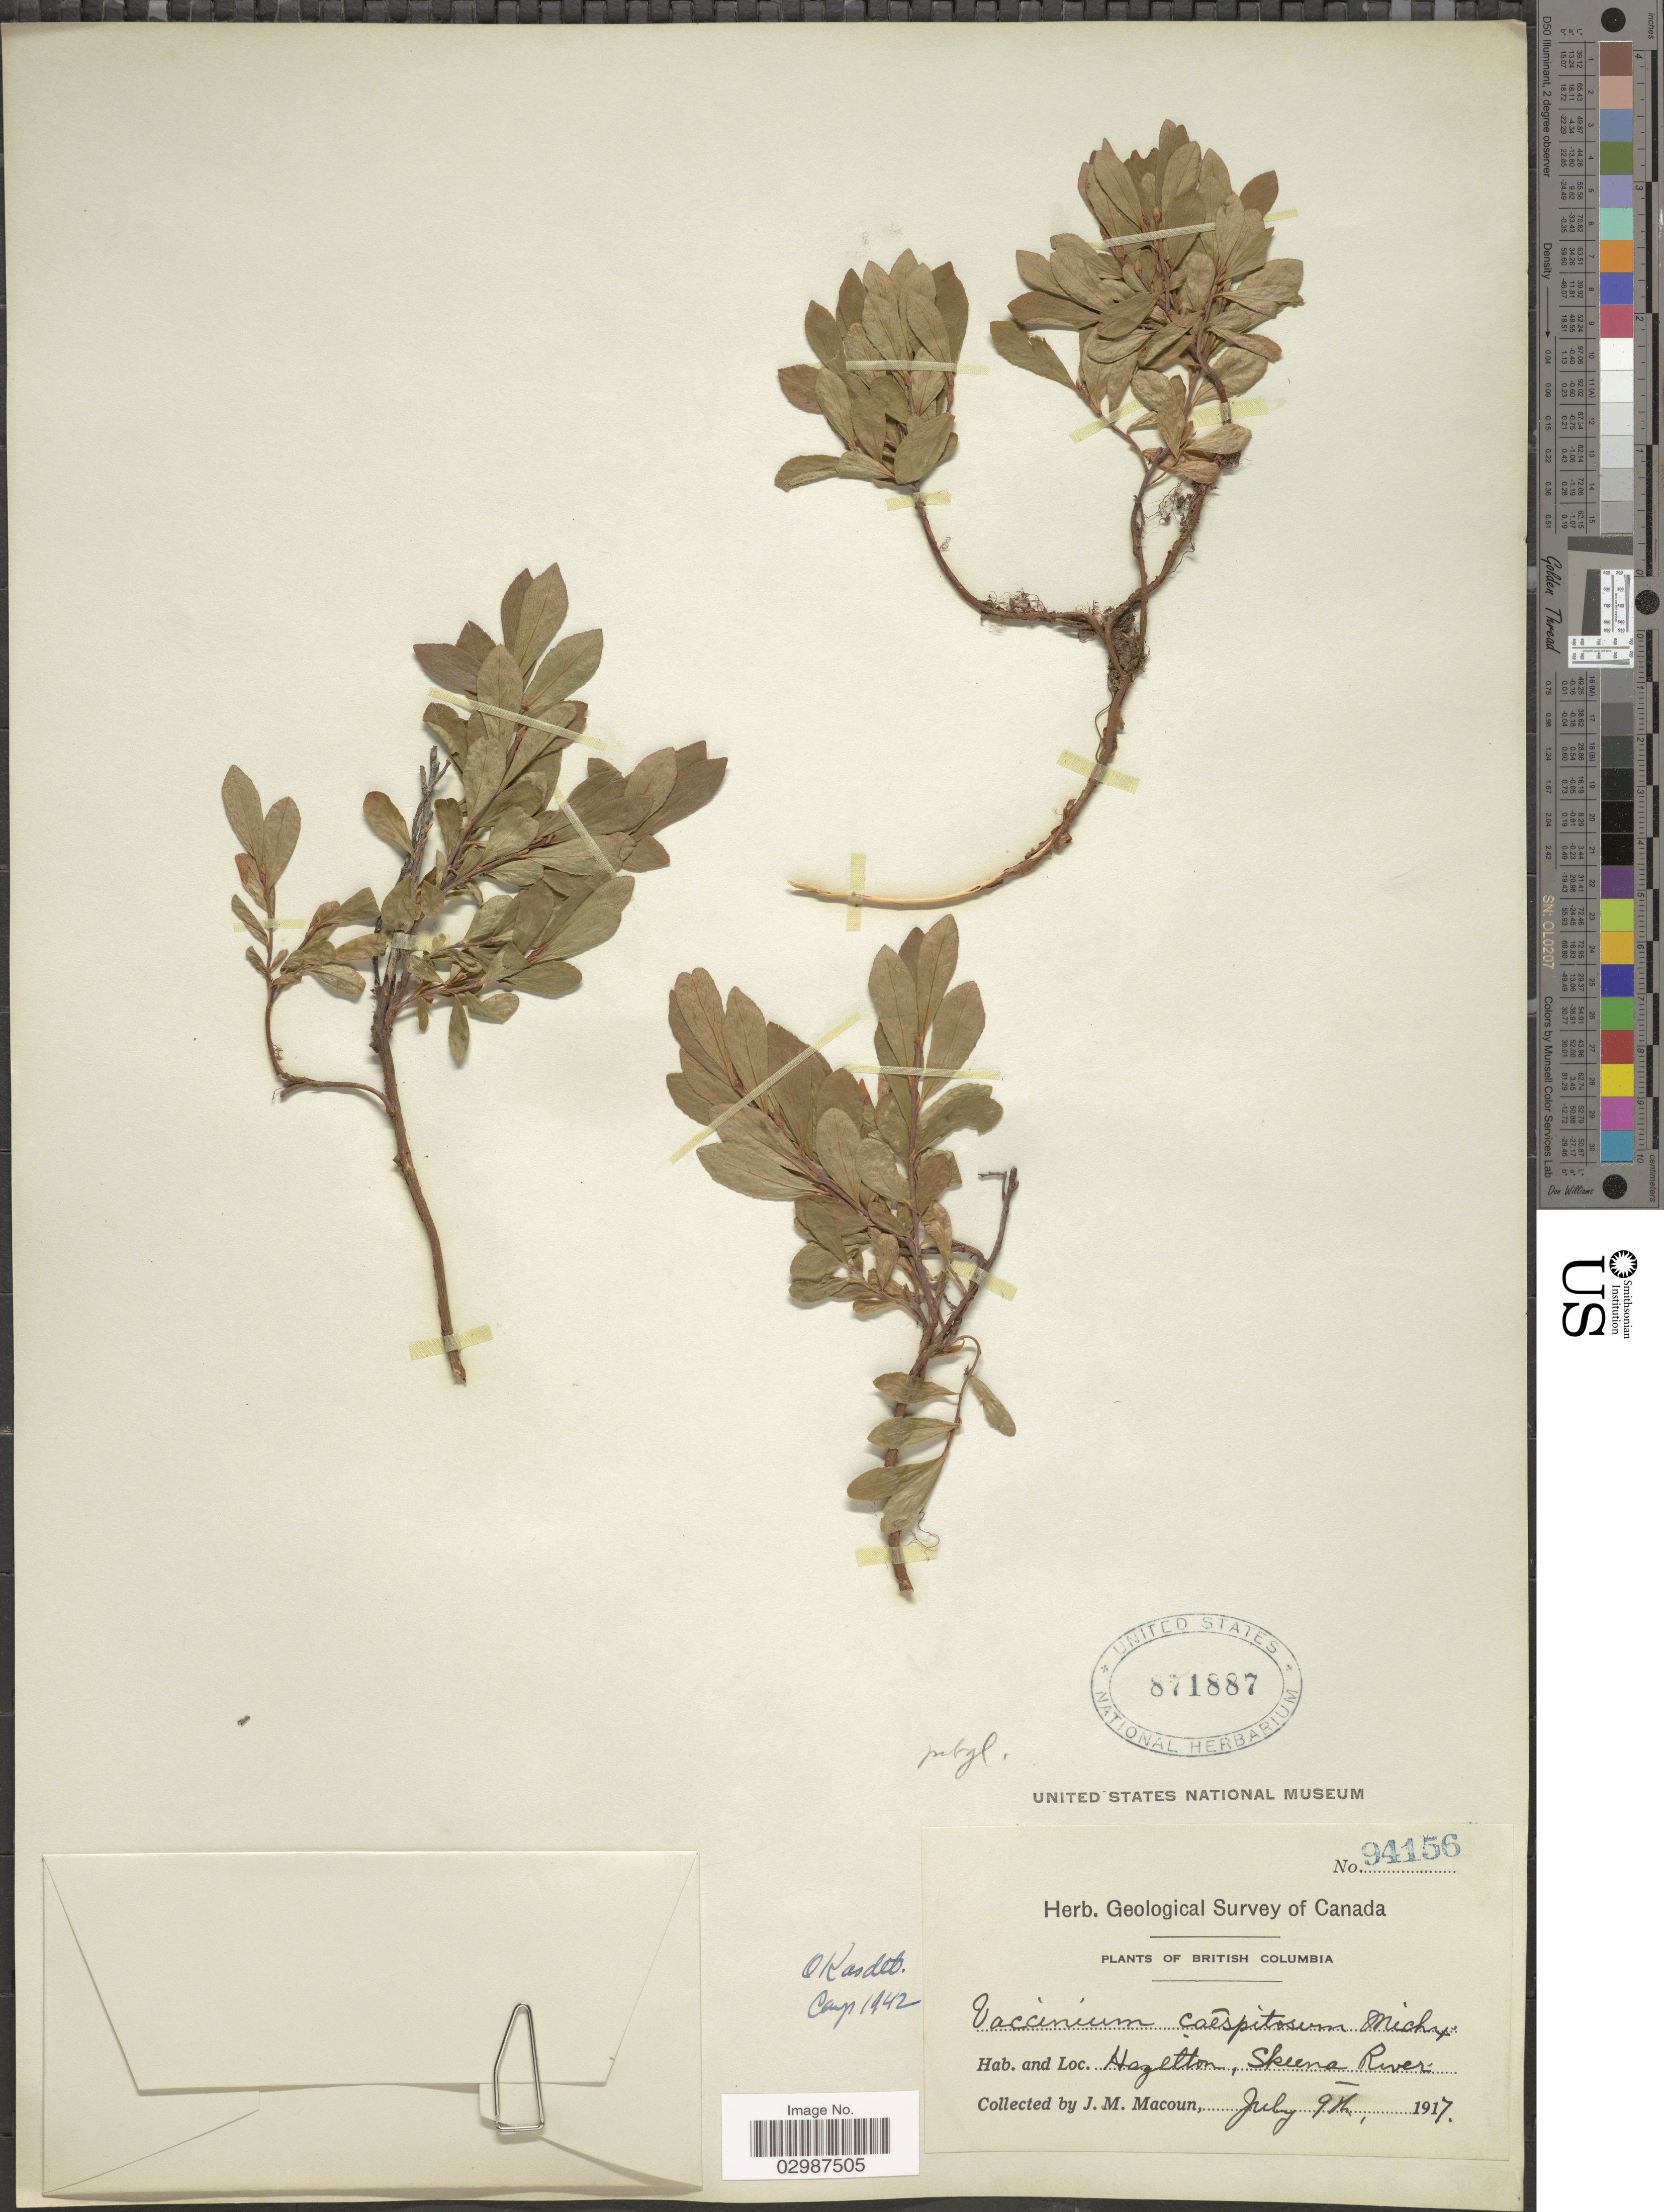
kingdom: Plantae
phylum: Tracheophyta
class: Magnoliopsida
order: Ericales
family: Ericaceae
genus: Vaccinium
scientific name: Vaccinium caespitosum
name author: Michx.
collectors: J. M. Macoun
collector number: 94156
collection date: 1917-07-09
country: Canada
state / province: British Columbia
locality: Hazelton, Skeena River.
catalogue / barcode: US 871887